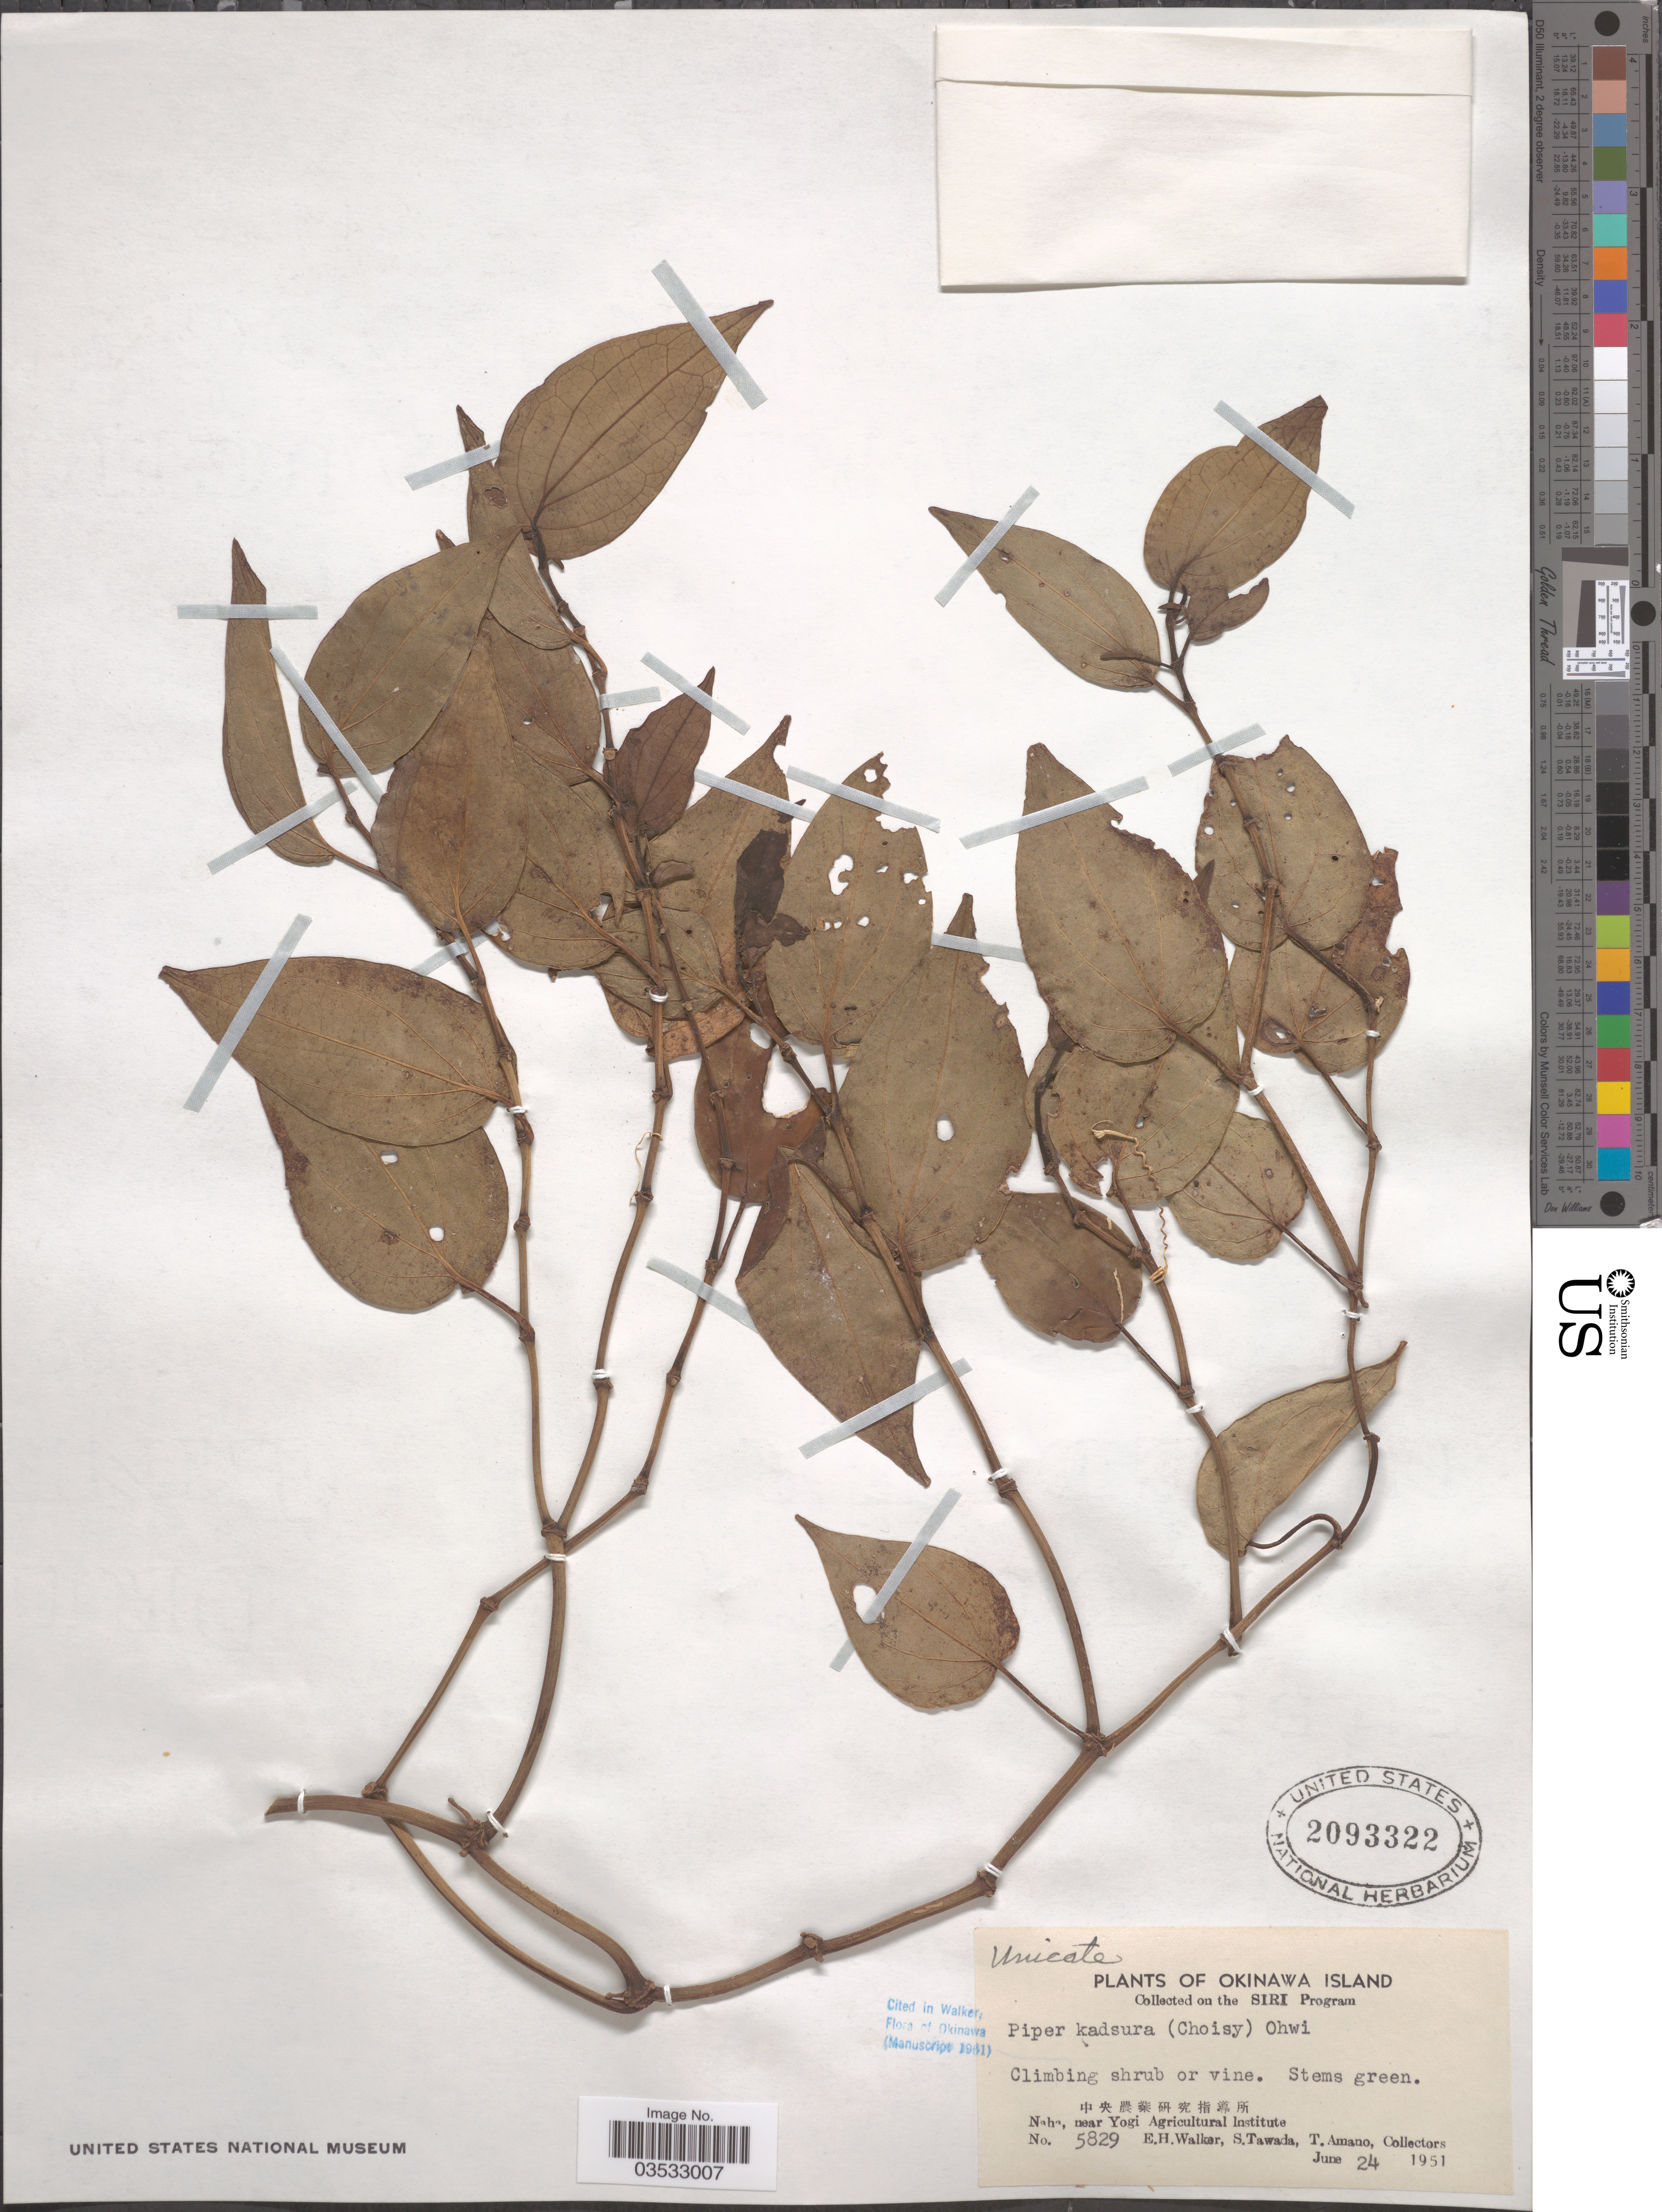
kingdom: Plantae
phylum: Tracheophyta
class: Magnoliopsida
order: Piperales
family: Piperaceae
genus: Piper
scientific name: Piper kadsura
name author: (Choisy) Ohwi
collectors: E. H. Walker, S. Tawada & T. Amano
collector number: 5829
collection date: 1951-06-24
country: Japan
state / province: Okinawa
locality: Okinawa Island. [Foreign script] Naha, near Yogi Agricultural Institute.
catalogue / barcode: US 2093322